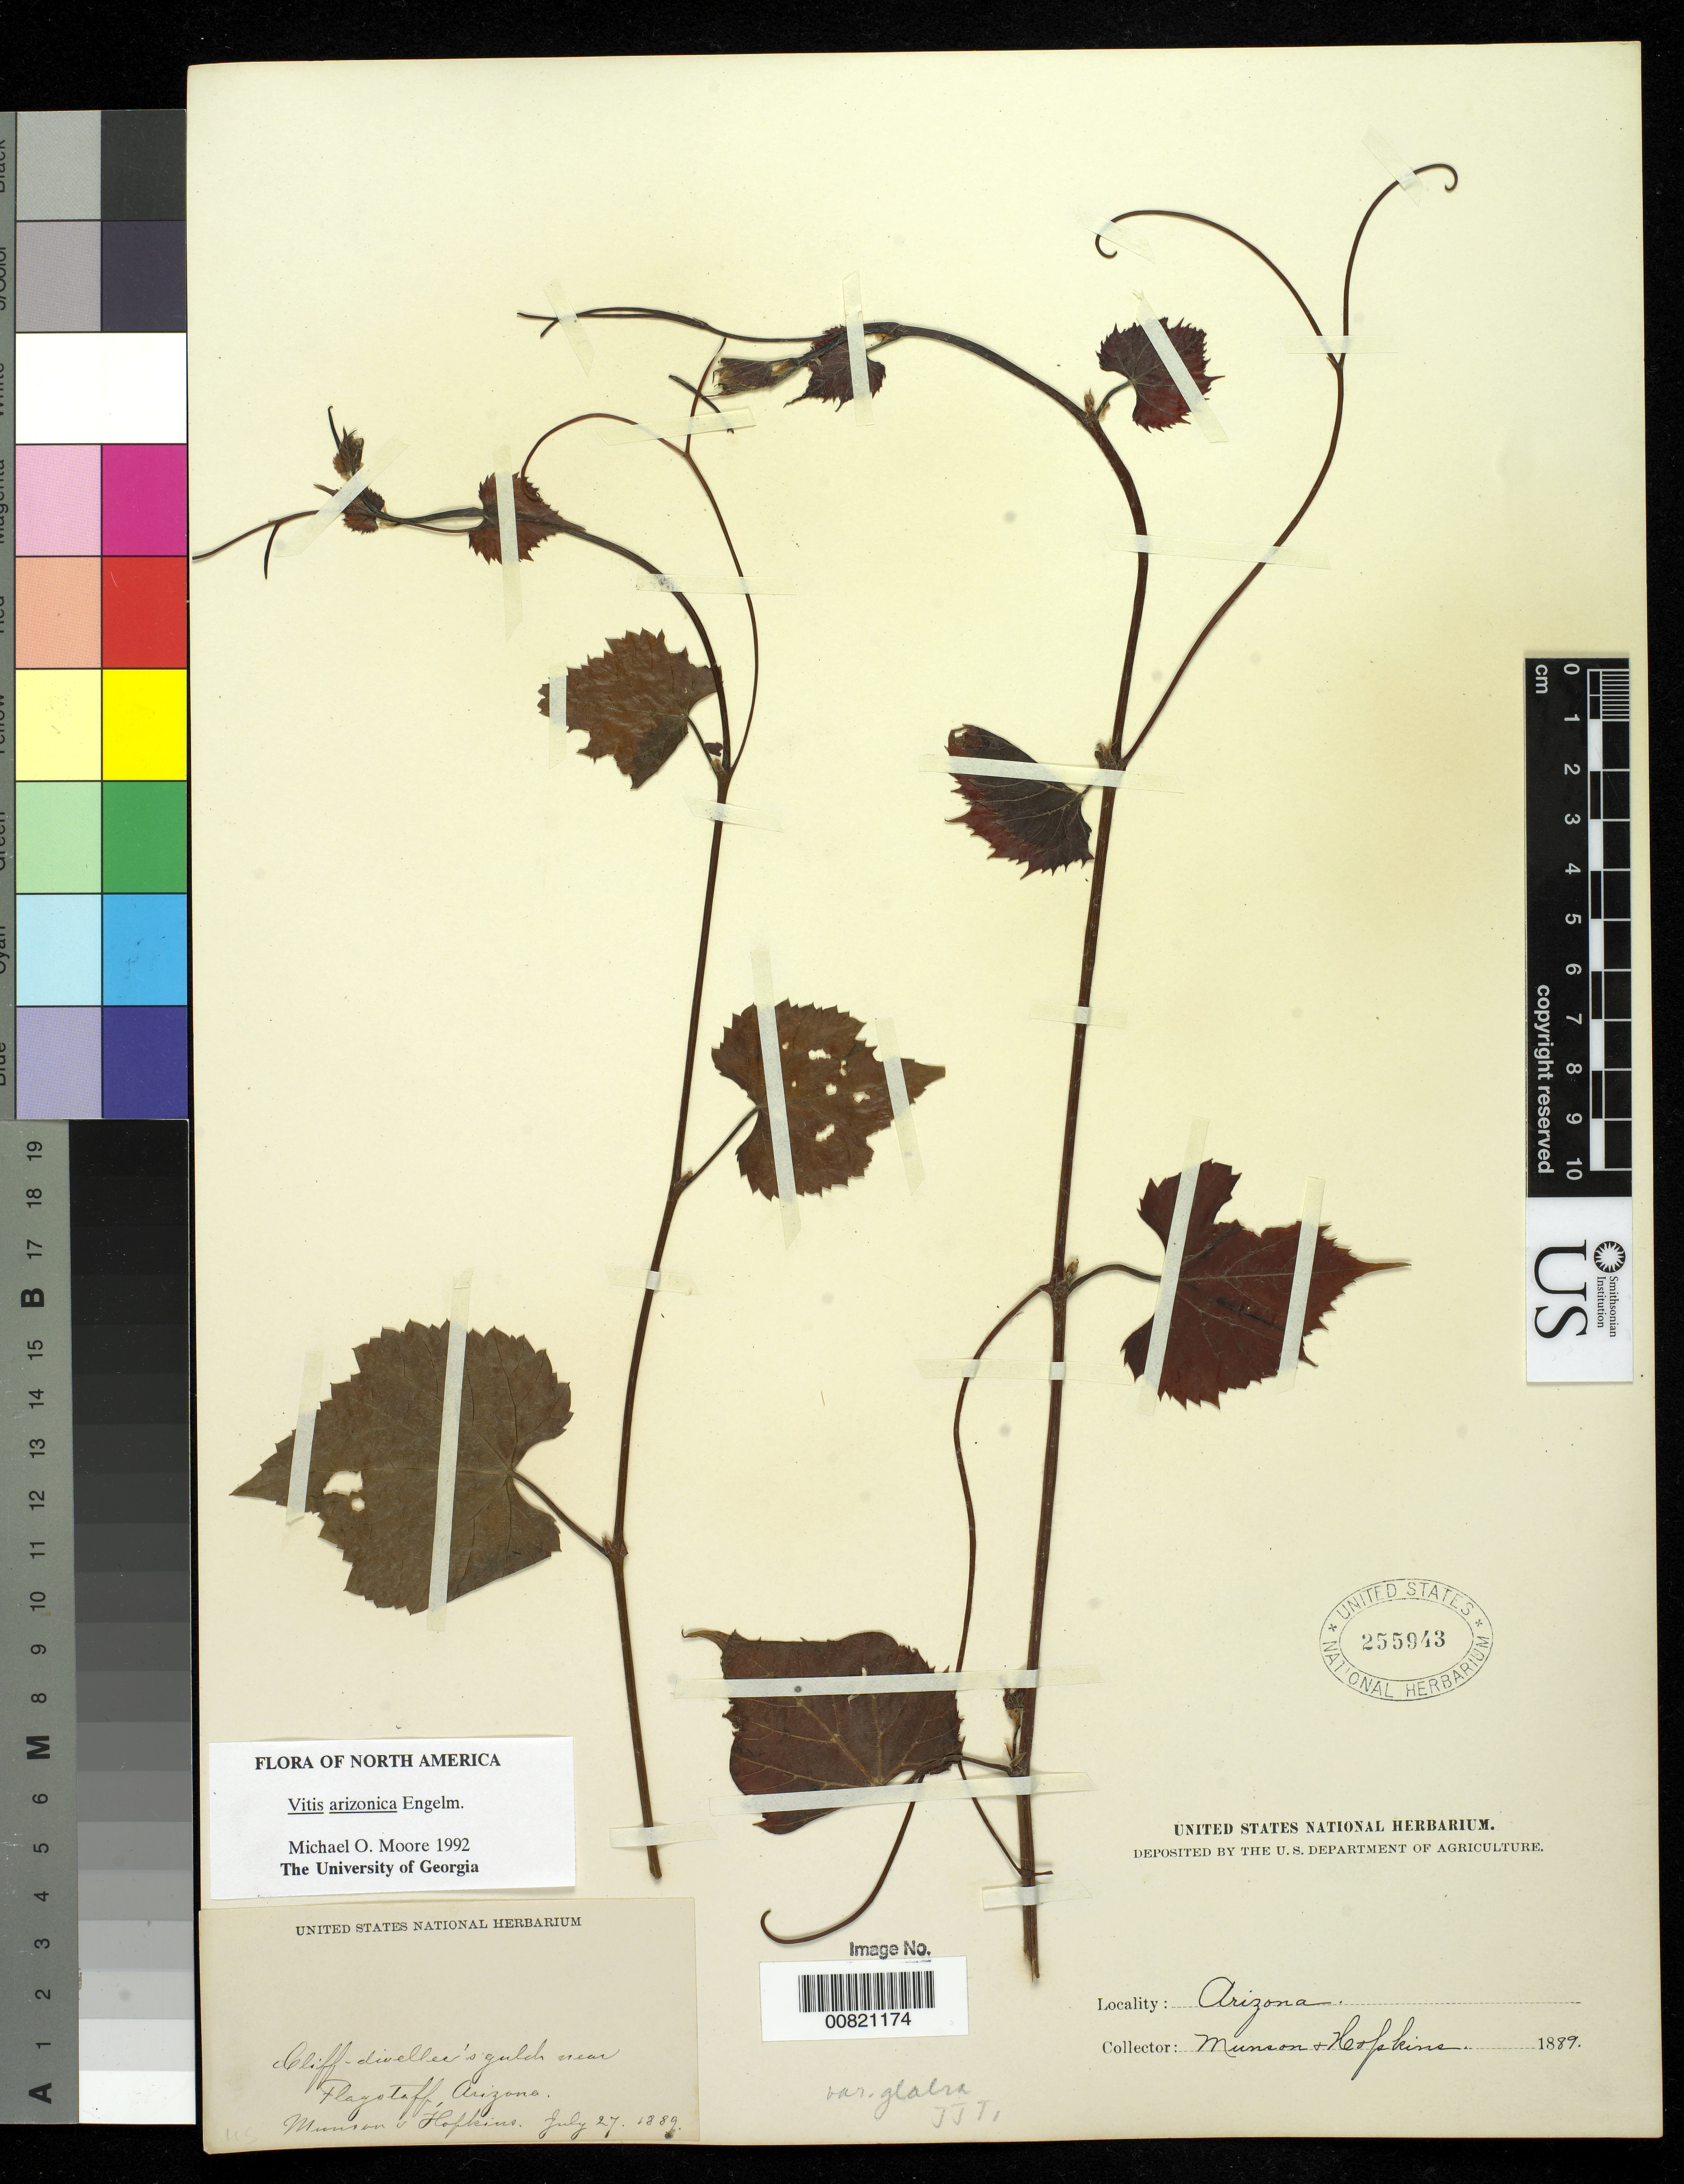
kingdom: Plantae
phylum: Tracheophyta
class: Magnoliopsida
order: Vitales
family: Vitaceae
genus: Vitis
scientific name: Vitis arizonica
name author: Engelm.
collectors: T. V. Munson & -. Hopkins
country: United States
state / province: Arizona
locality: Cliff dweller's gulch near Flagstaff.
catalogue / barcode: US 255943